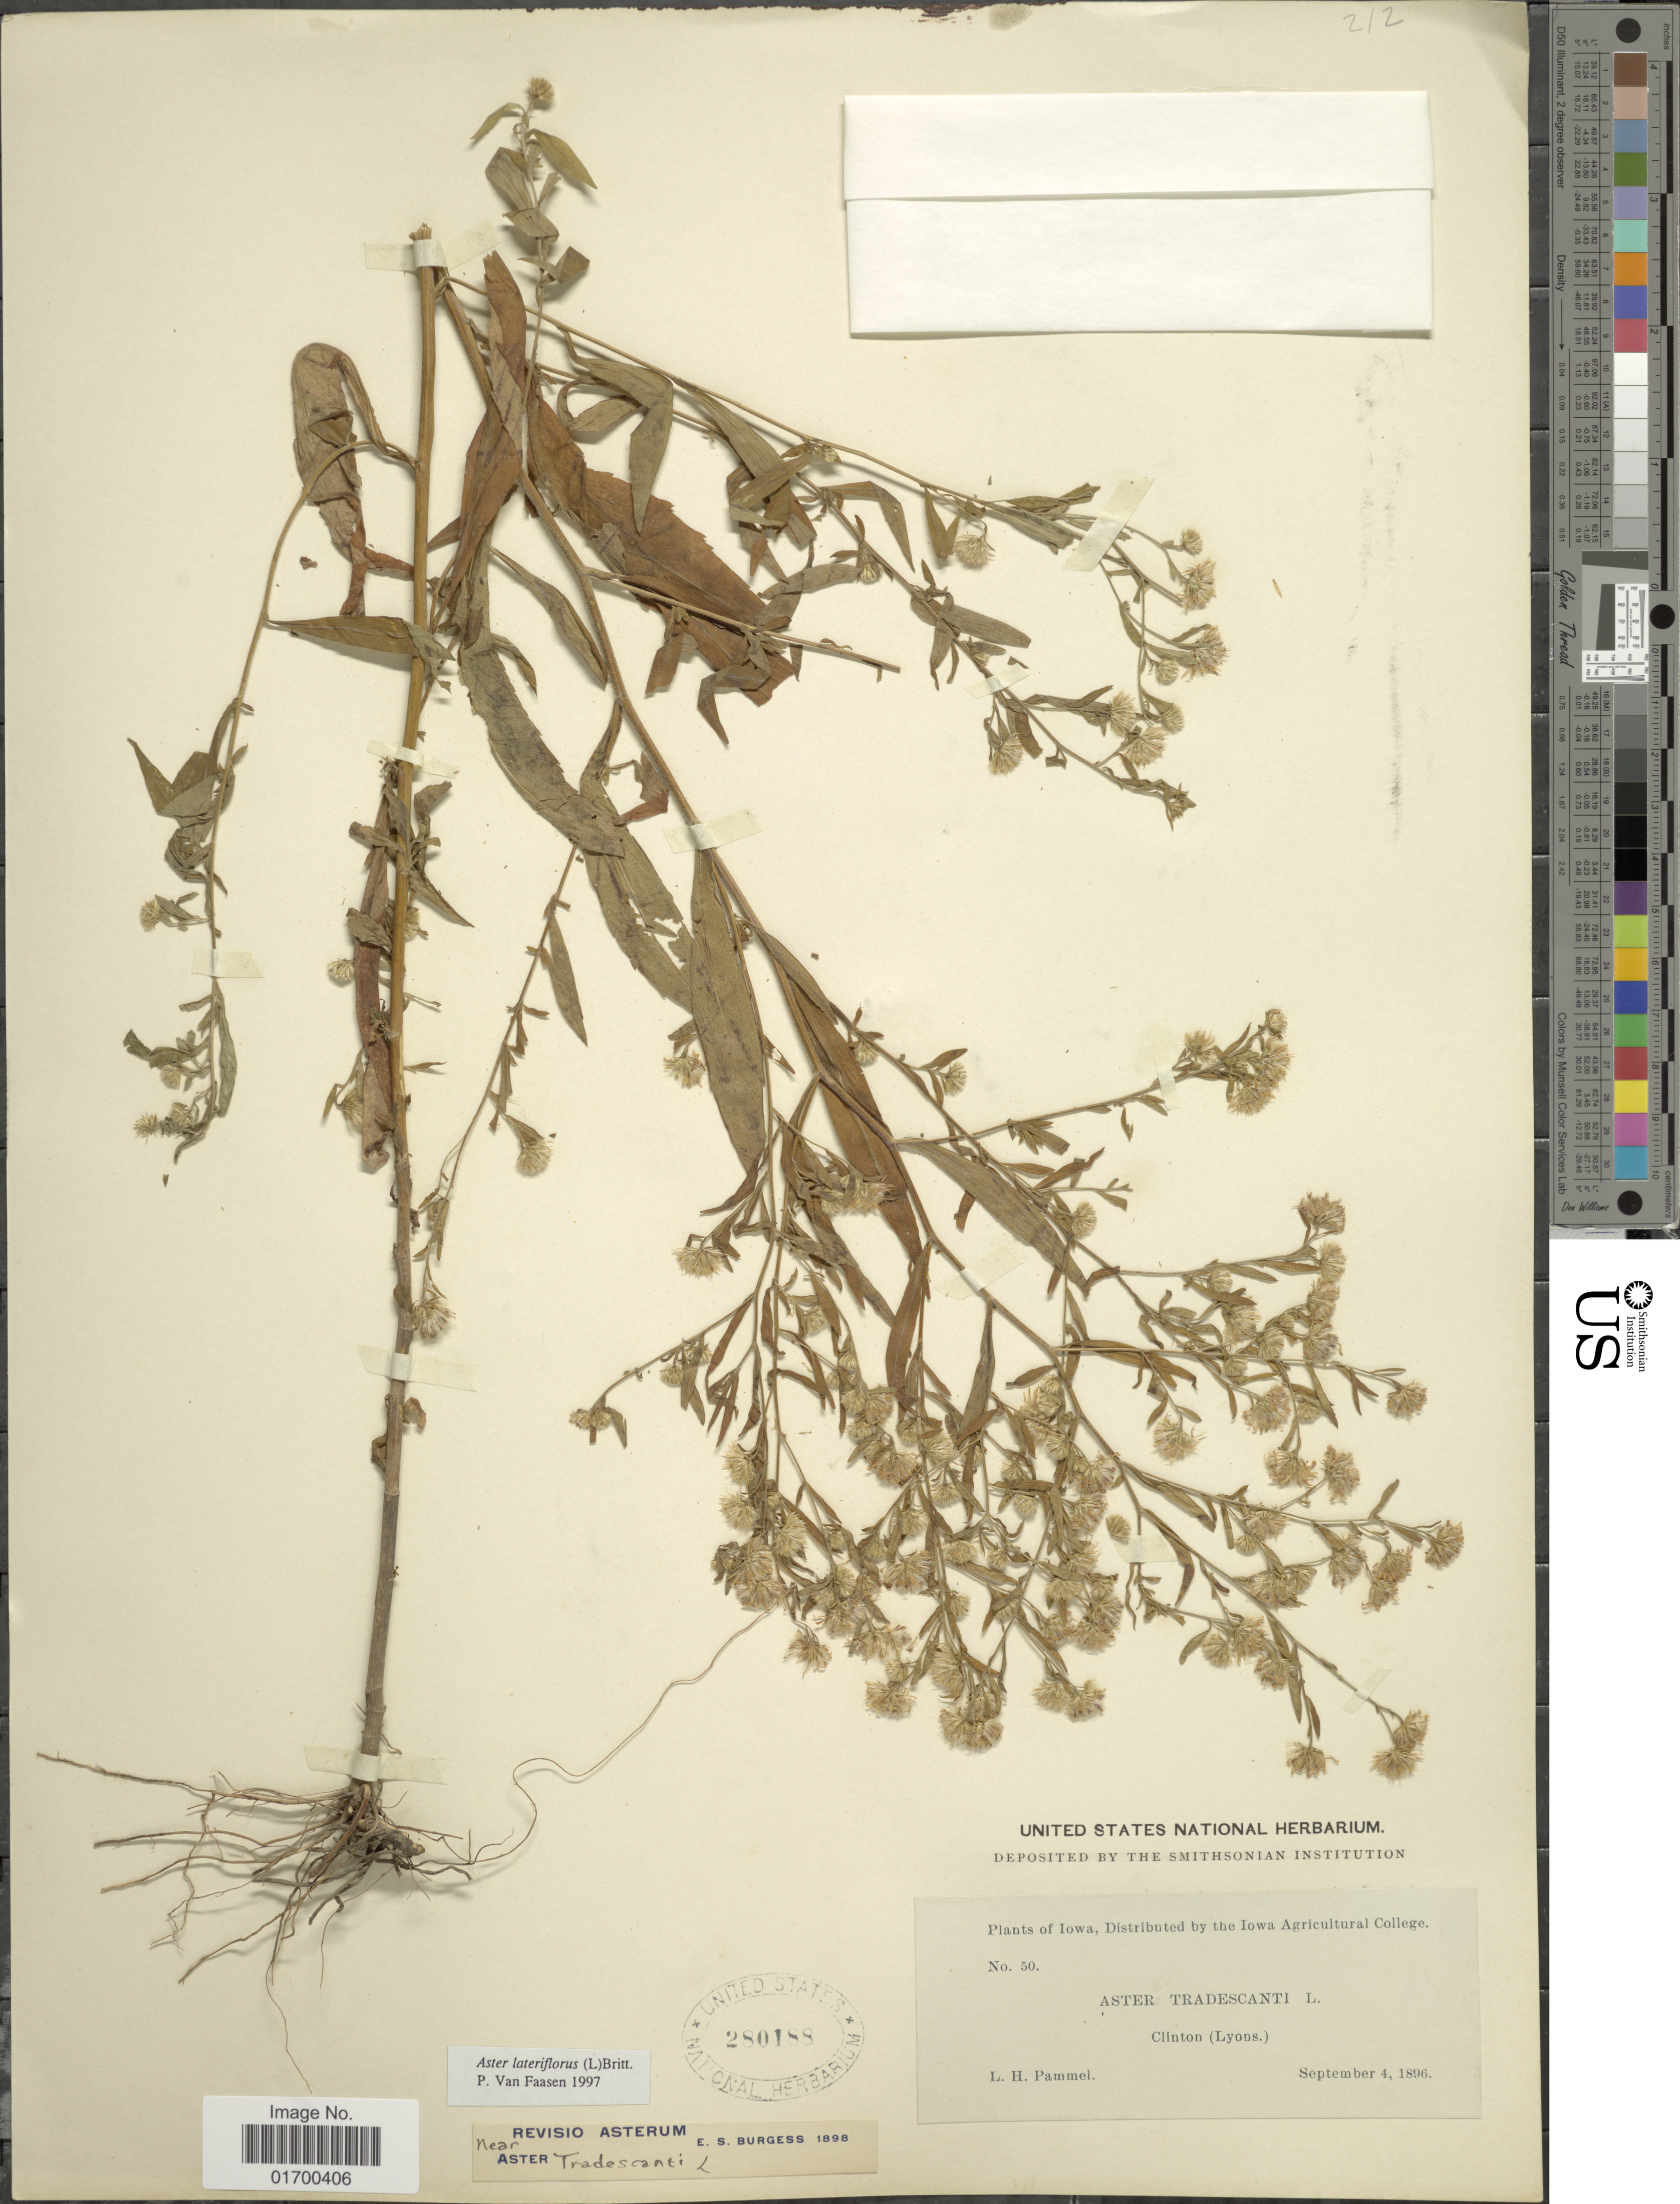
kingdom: Plantae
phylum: Tracheophyta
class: Magnoliopsida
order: Asterales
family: Asteraceae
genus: Symphyotrichum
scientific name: Symphyotrichum lateriflorum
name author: (L.) Á. Löve & D. Löve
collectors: L. Pammel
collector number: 50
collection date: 1896-09-04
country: United States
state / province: Iowa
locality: Clinton (Lyons)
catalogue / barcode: US 280188